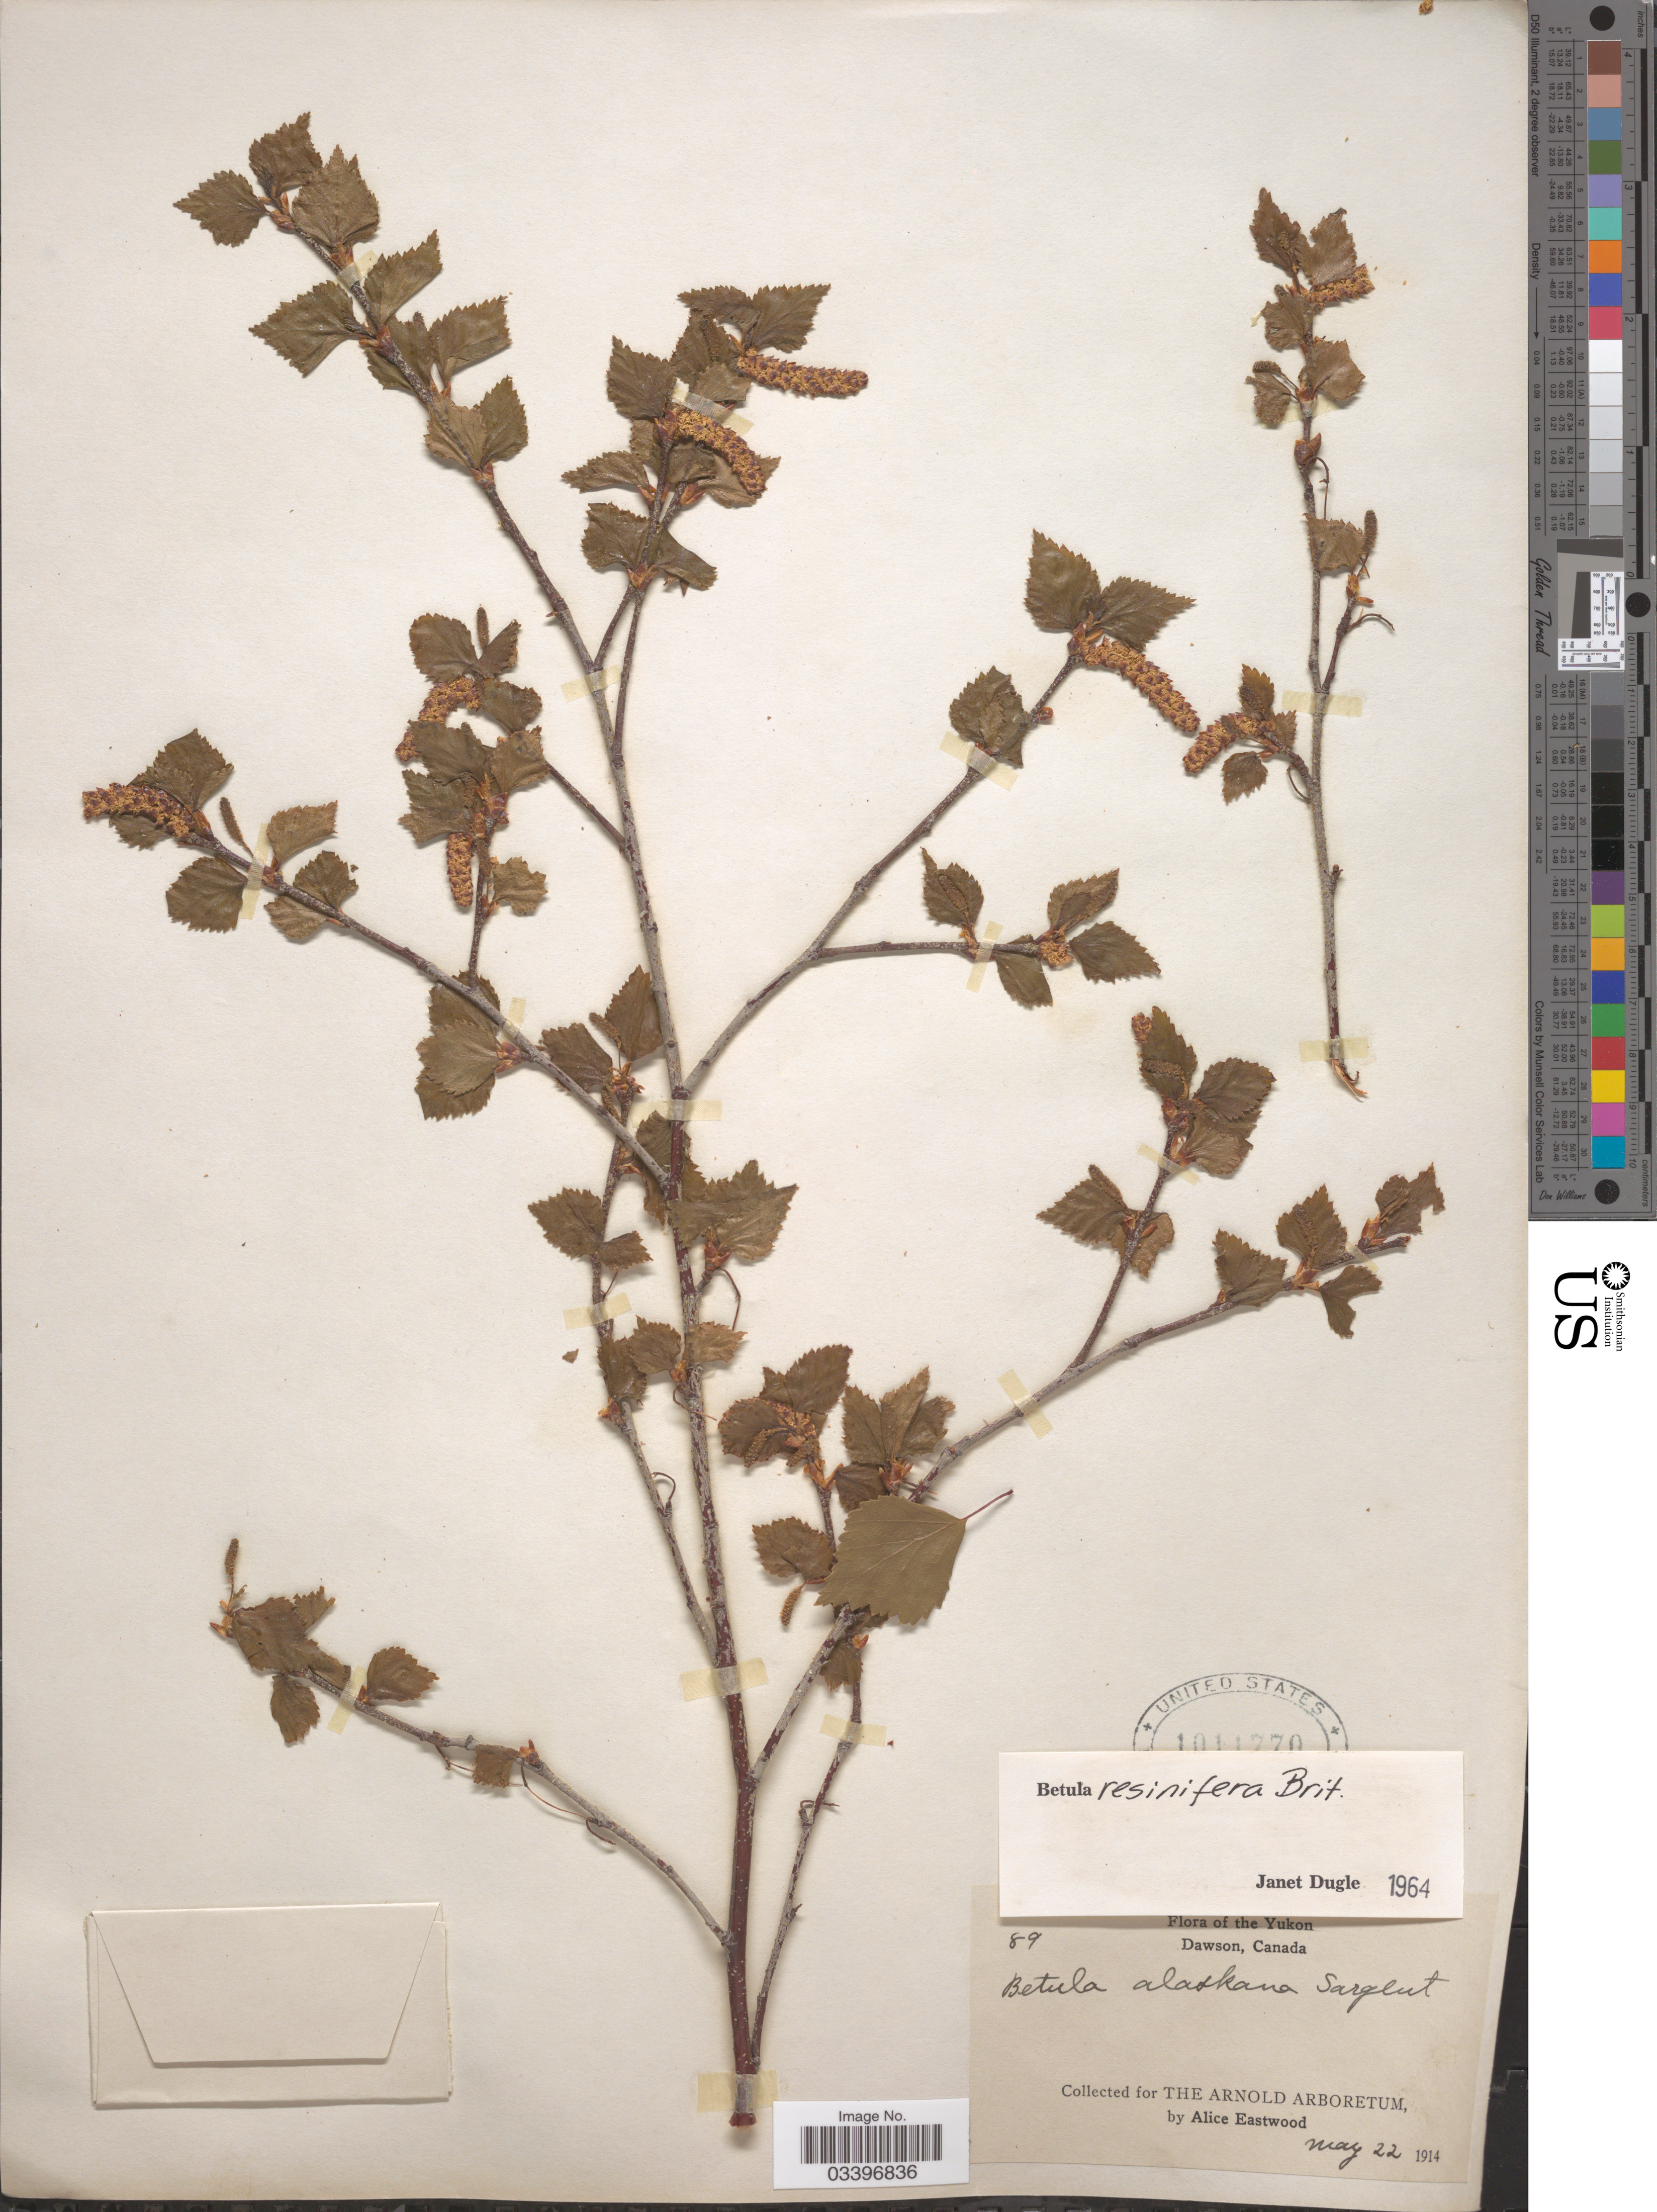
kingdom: Plantae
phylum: Tracheophyta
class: Magnoliopsida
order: Fagales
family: Betulaceae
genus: Betula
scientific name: Betula resinifera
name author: Britton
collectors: A. Eastwood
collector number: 89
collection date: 1914-05-22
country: Canada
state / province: Yukon Territory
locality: Yukon, Dawson.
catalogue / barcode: US 1011770